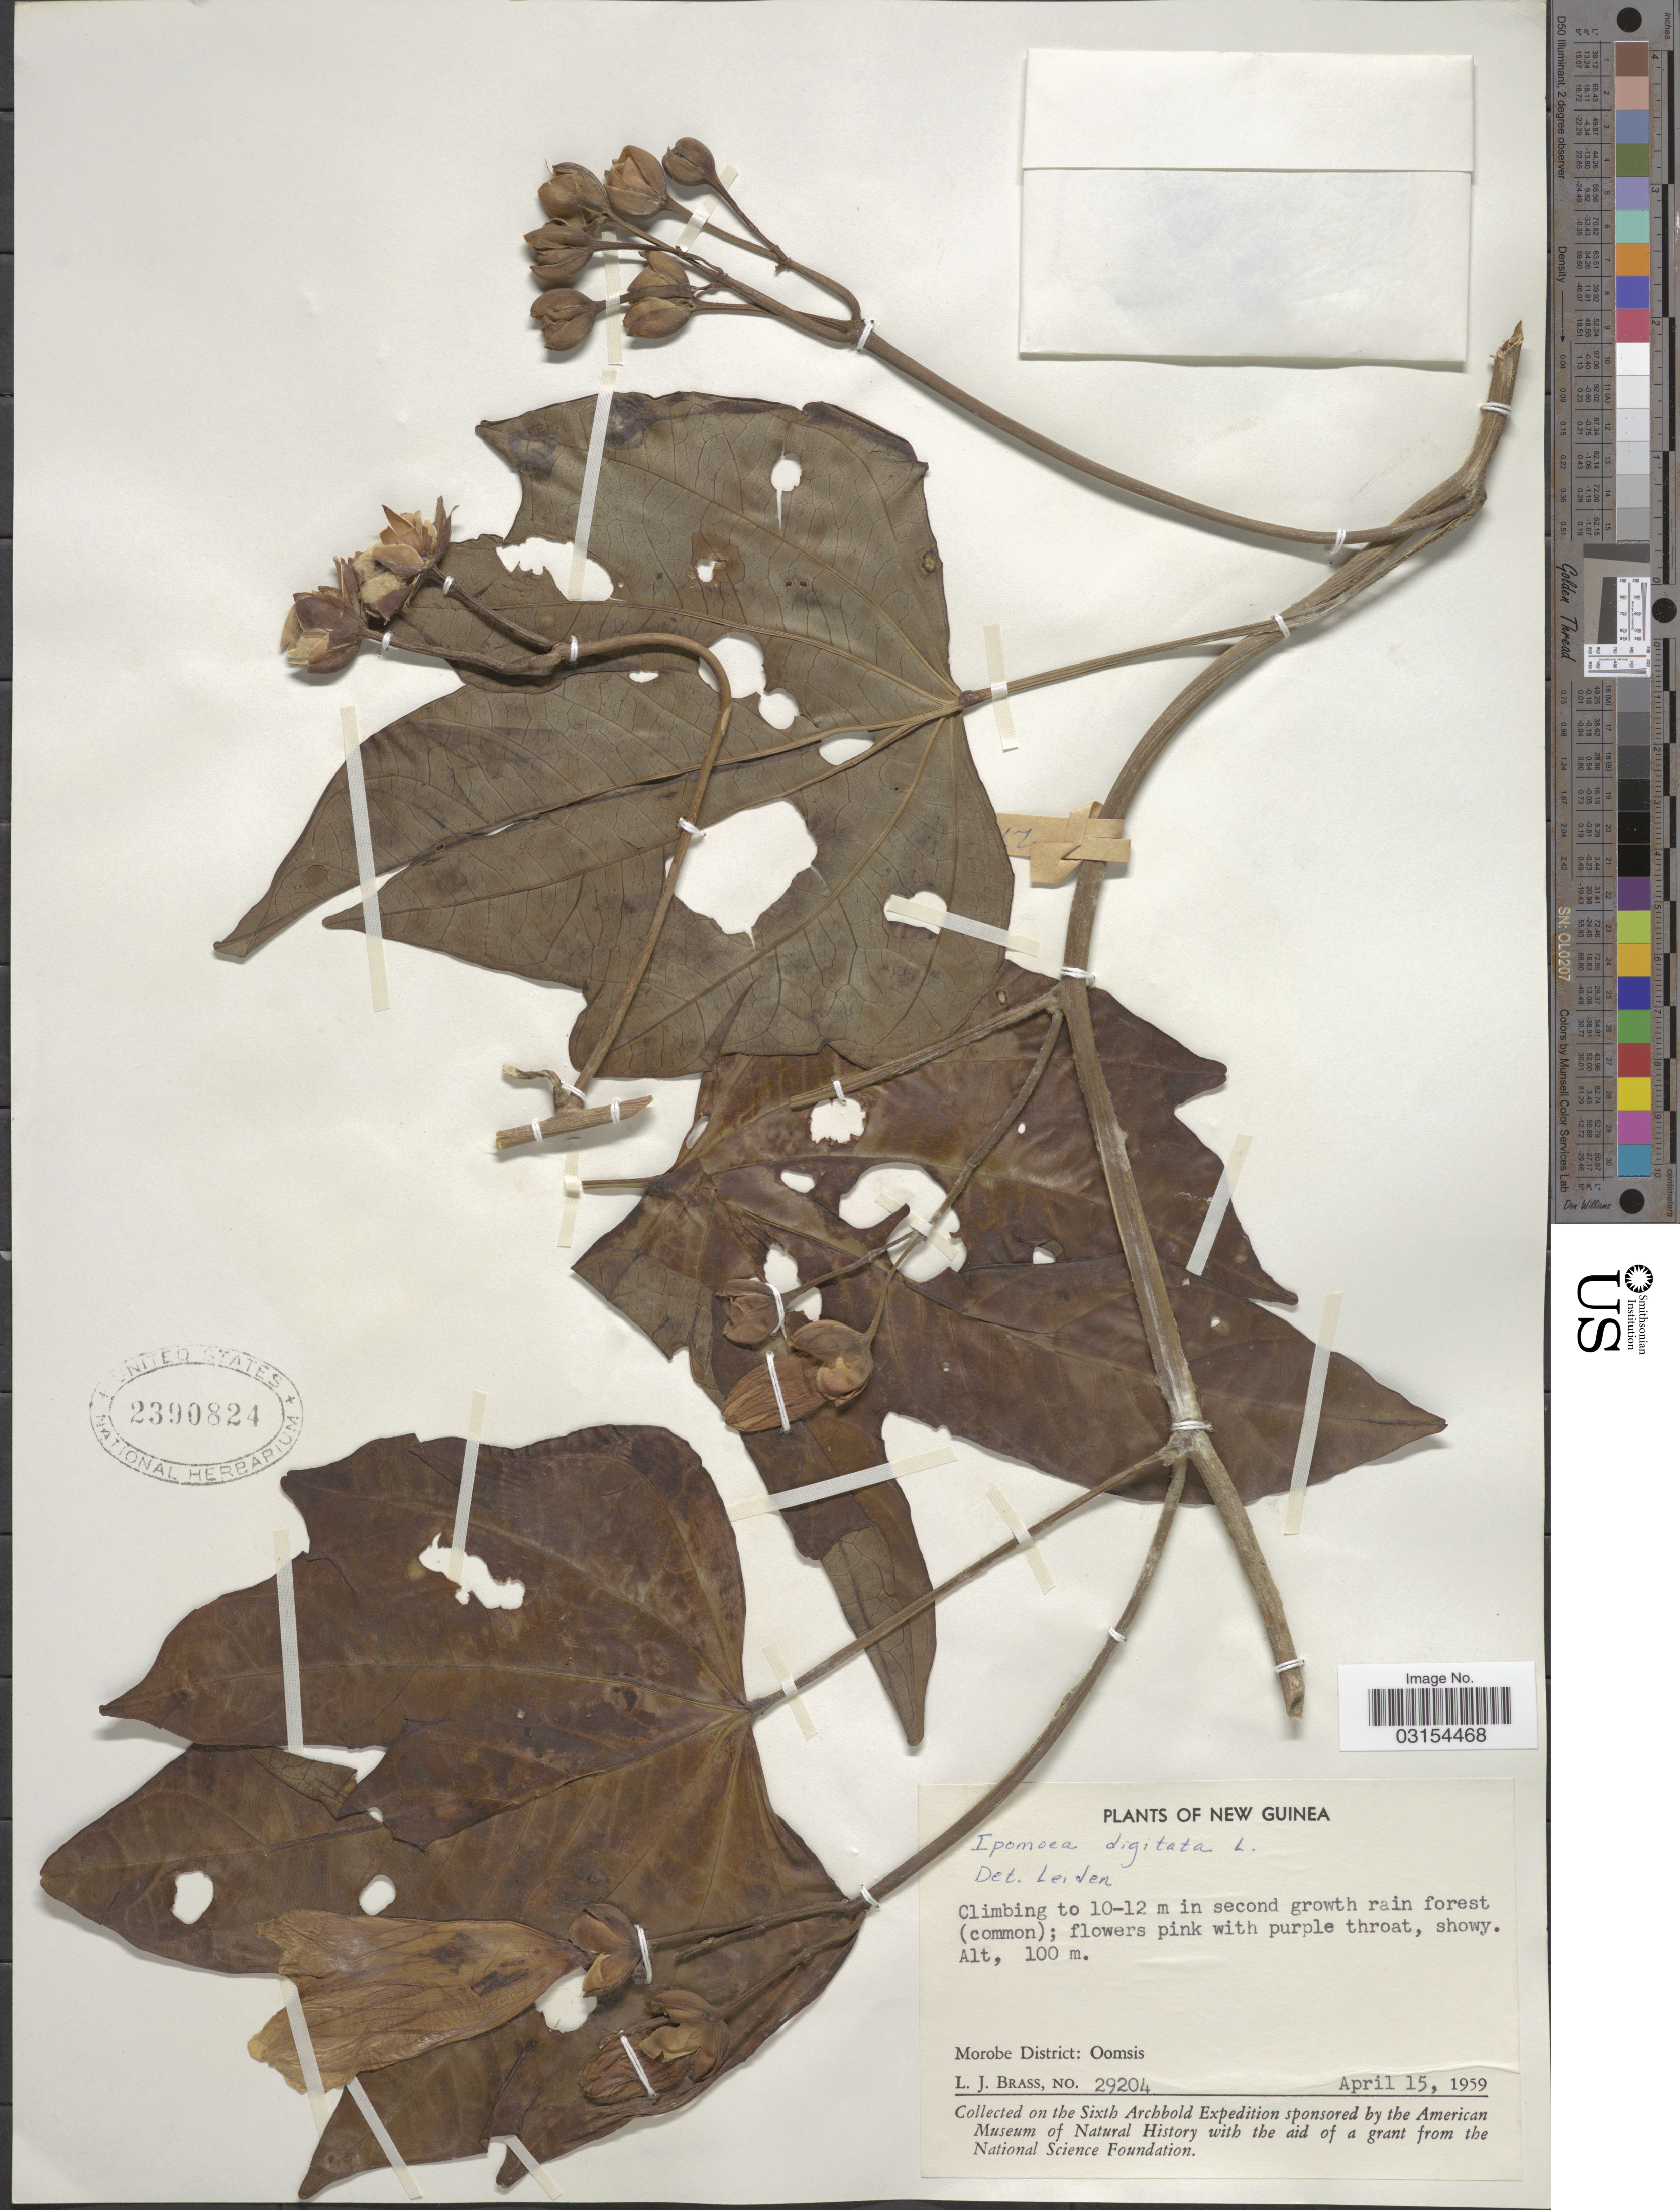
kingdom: Plantae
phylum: Tracheophyta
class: Magnoliopsida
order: Solanales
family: Convolvulaceae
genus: Ipomoea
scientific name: Ipomoea digitata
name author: L.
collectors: L. J. Brass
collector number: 29204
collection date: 1959-04-15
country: Papua New Guinea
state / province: Morobe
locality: New Guinea. Morobe District: Oomsis.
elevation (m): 100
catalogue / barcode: US 2390824